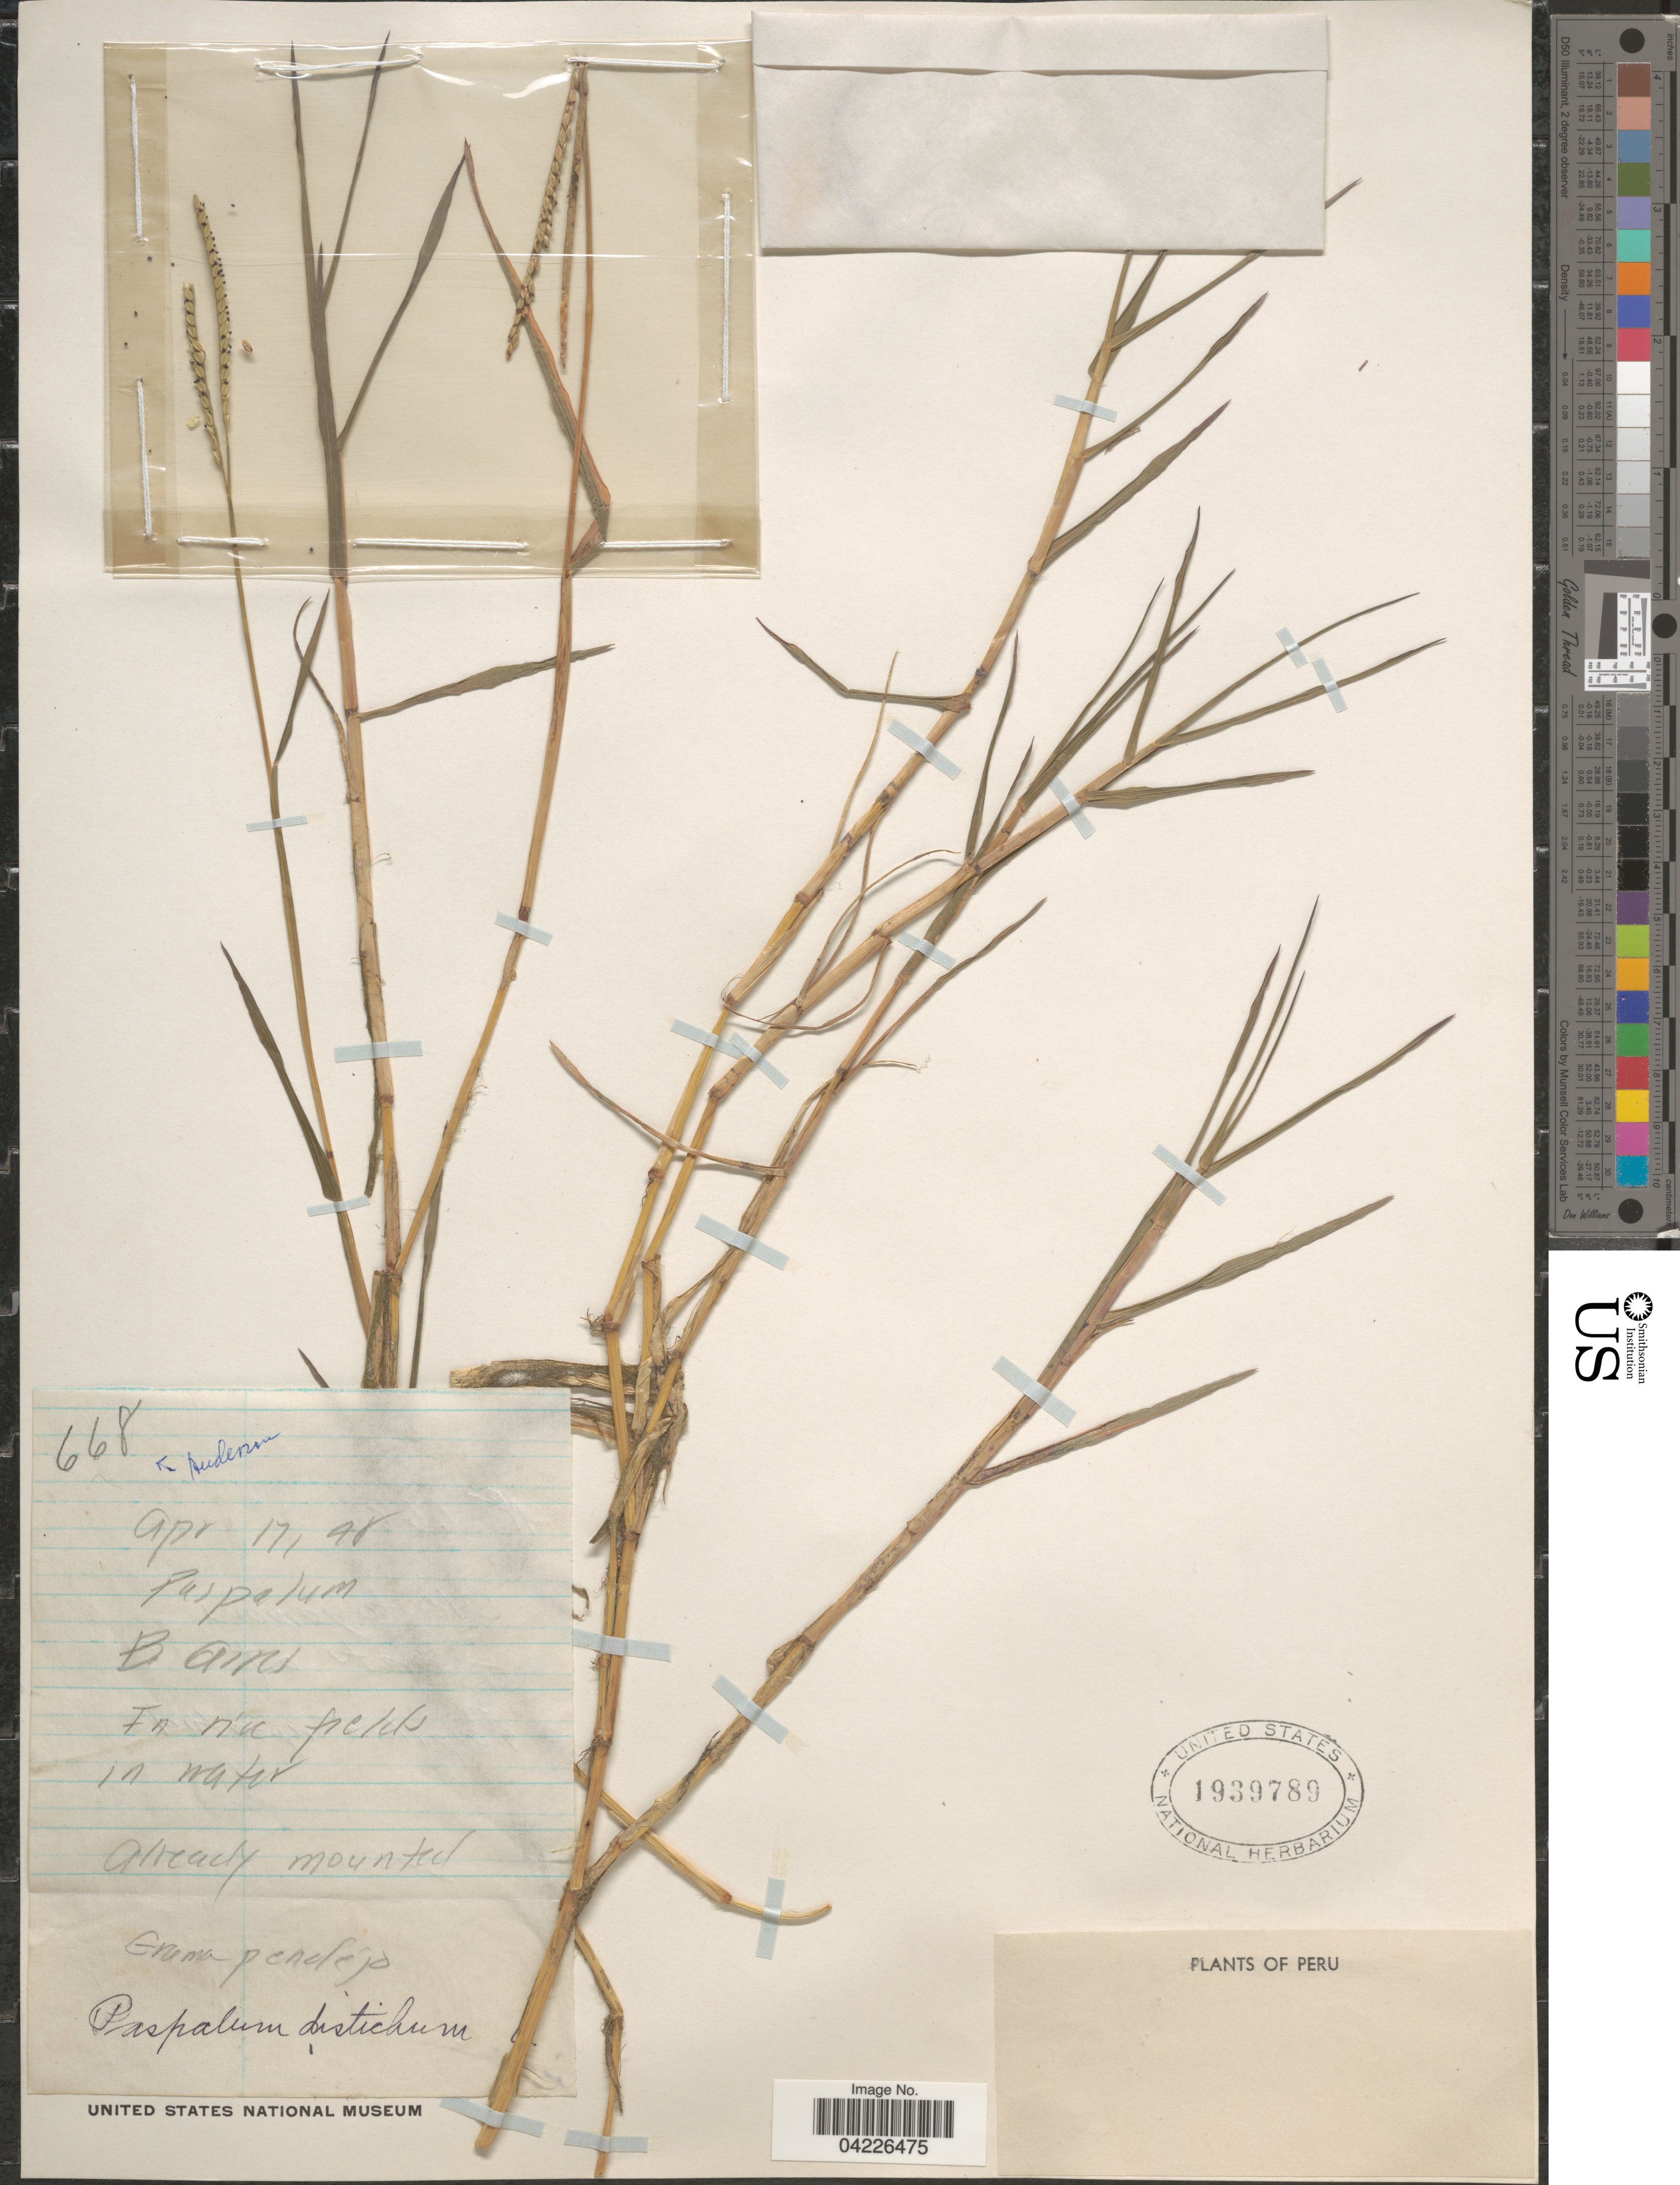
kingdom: Plantae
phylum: Tracheophyta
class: Liliopsida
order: Poales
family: Poaceae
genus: Paspalum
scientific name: Paspalum vaginatum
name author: Sw.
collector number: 668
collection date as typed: Transcribed d/m/y: 17/4/48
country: Peru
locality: B Aires. In rice fields.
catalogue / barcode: US 1939789